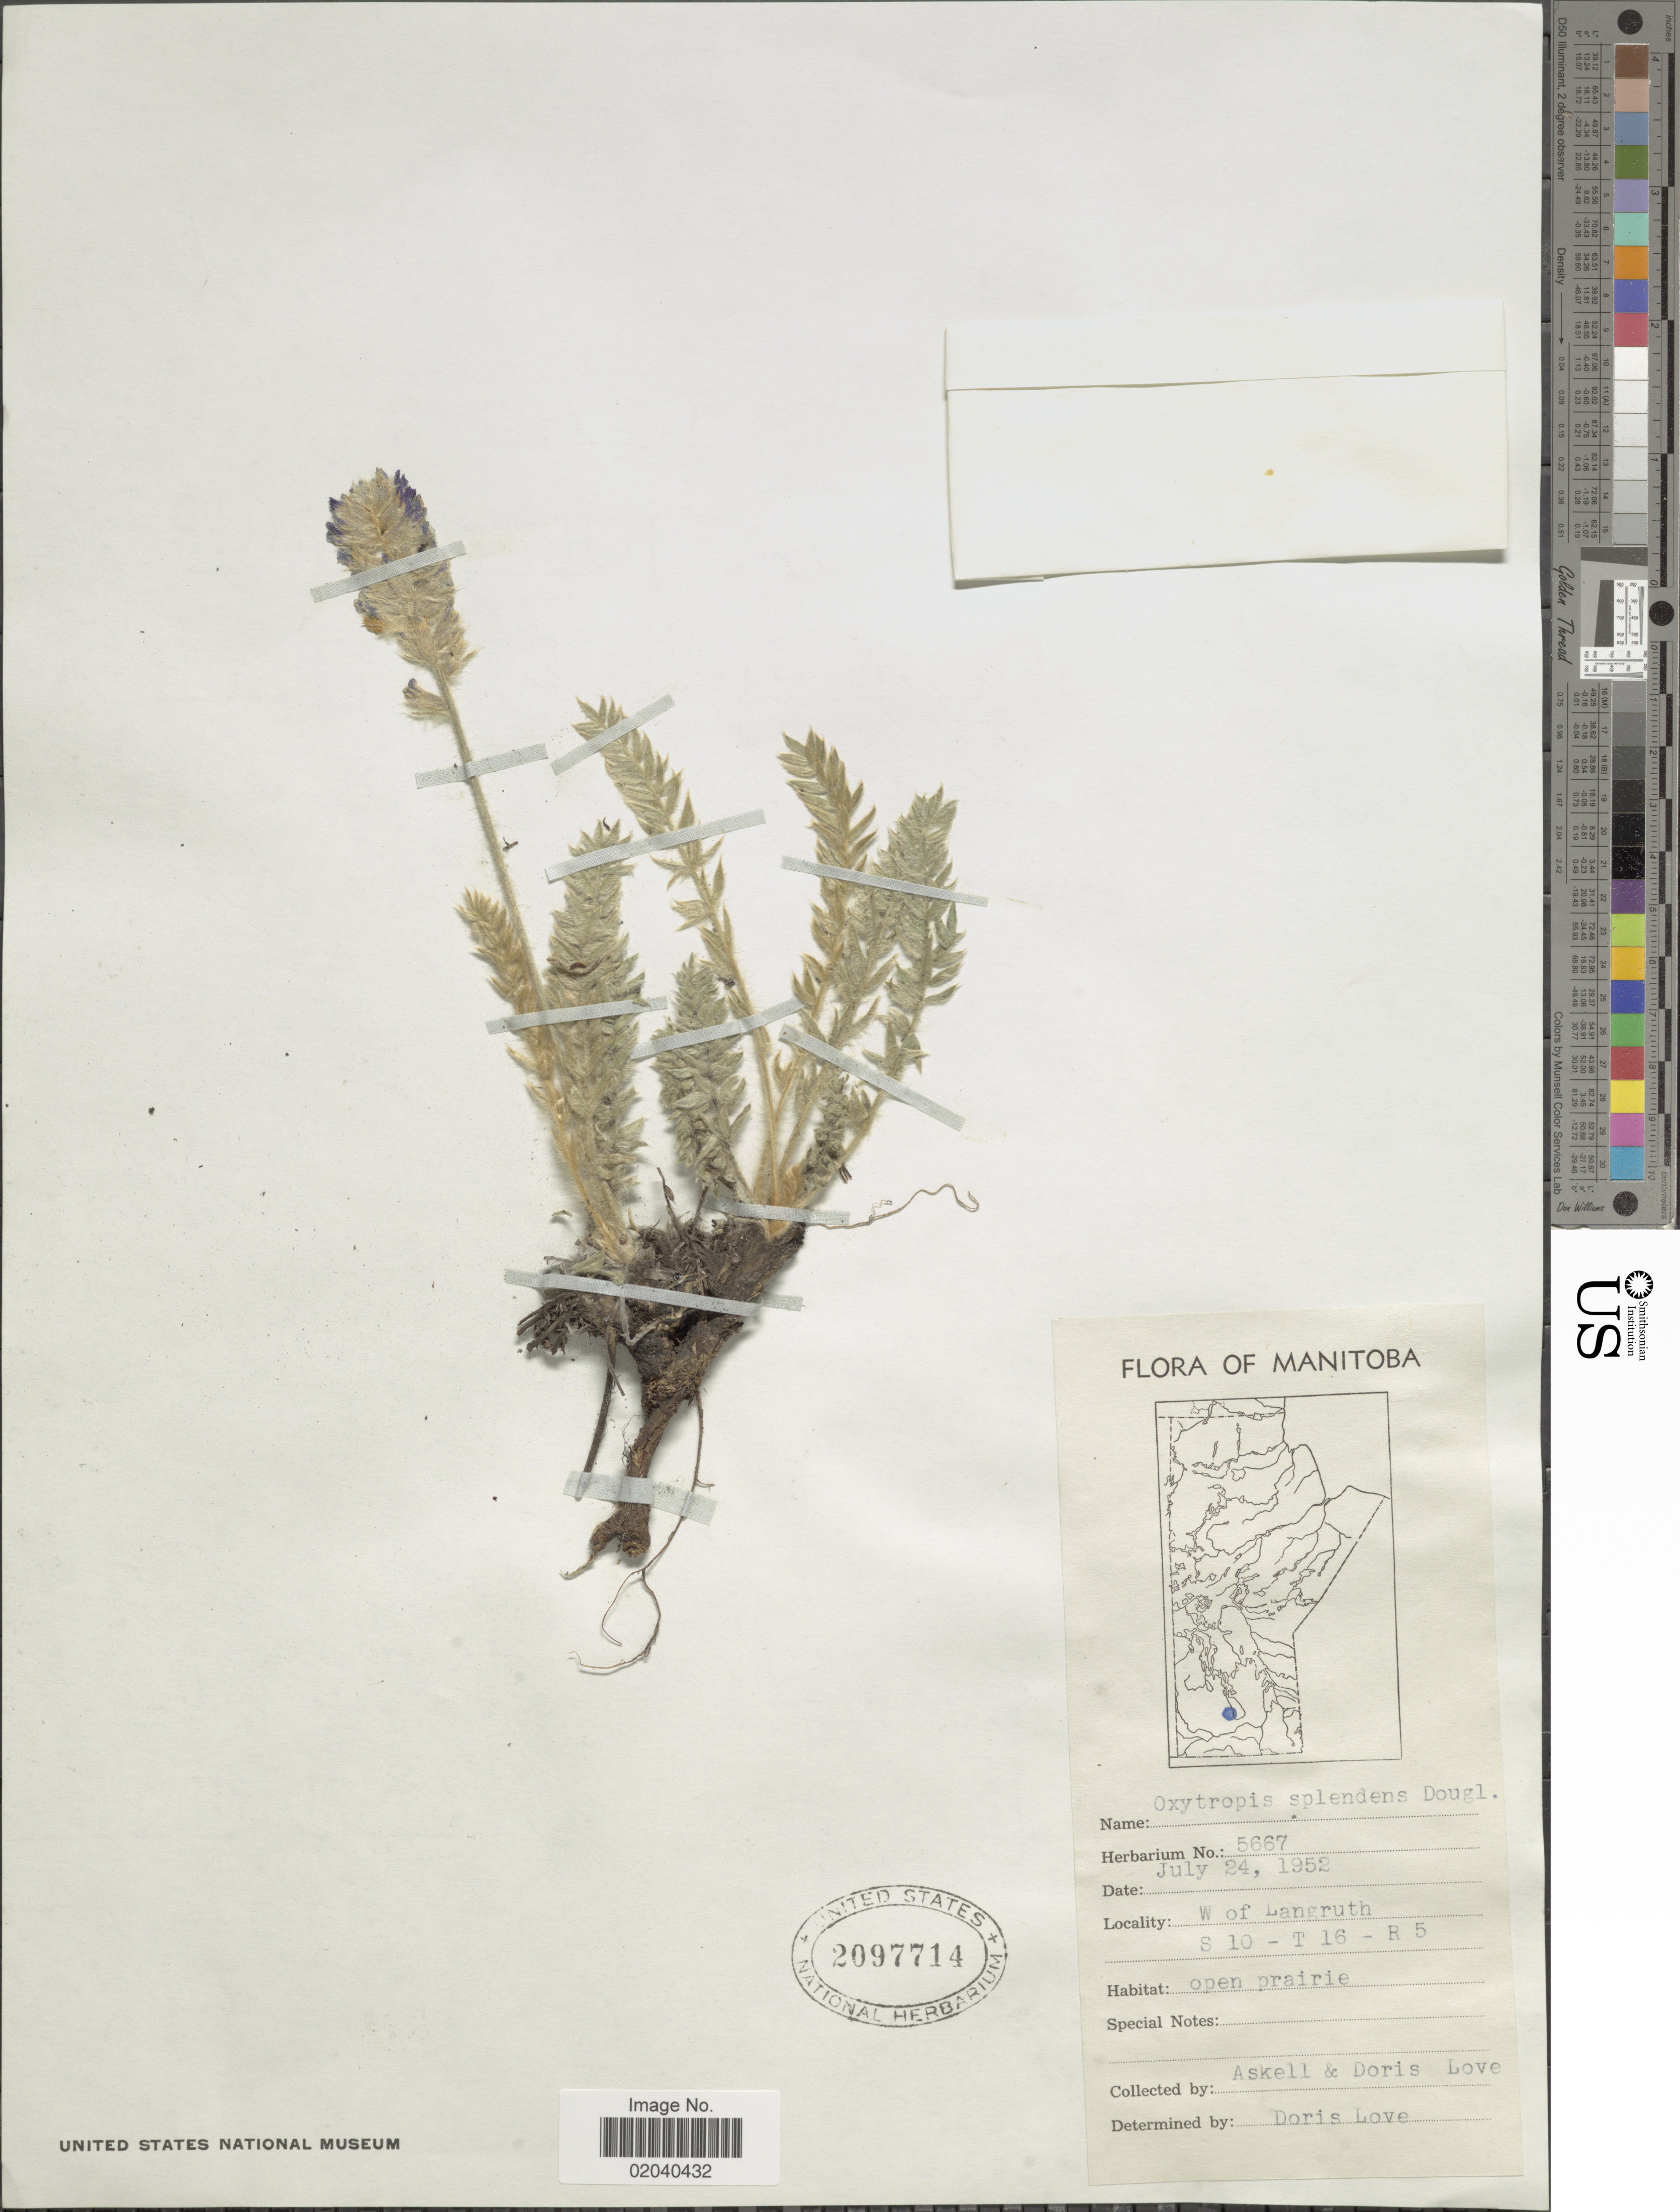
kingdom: Plantae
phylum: Tracheophyta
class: Magnoliopsida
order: Fabales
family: Fabaceae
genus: Oxytropis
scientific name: Oxytropis splendens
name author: Douglas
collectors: -. Askell & D. Löve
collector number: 5667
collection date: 1952-07-24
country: Canada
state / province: Manitoba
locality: W of Langruth S 10 - T 16 - R 5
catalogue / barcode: US 2097714